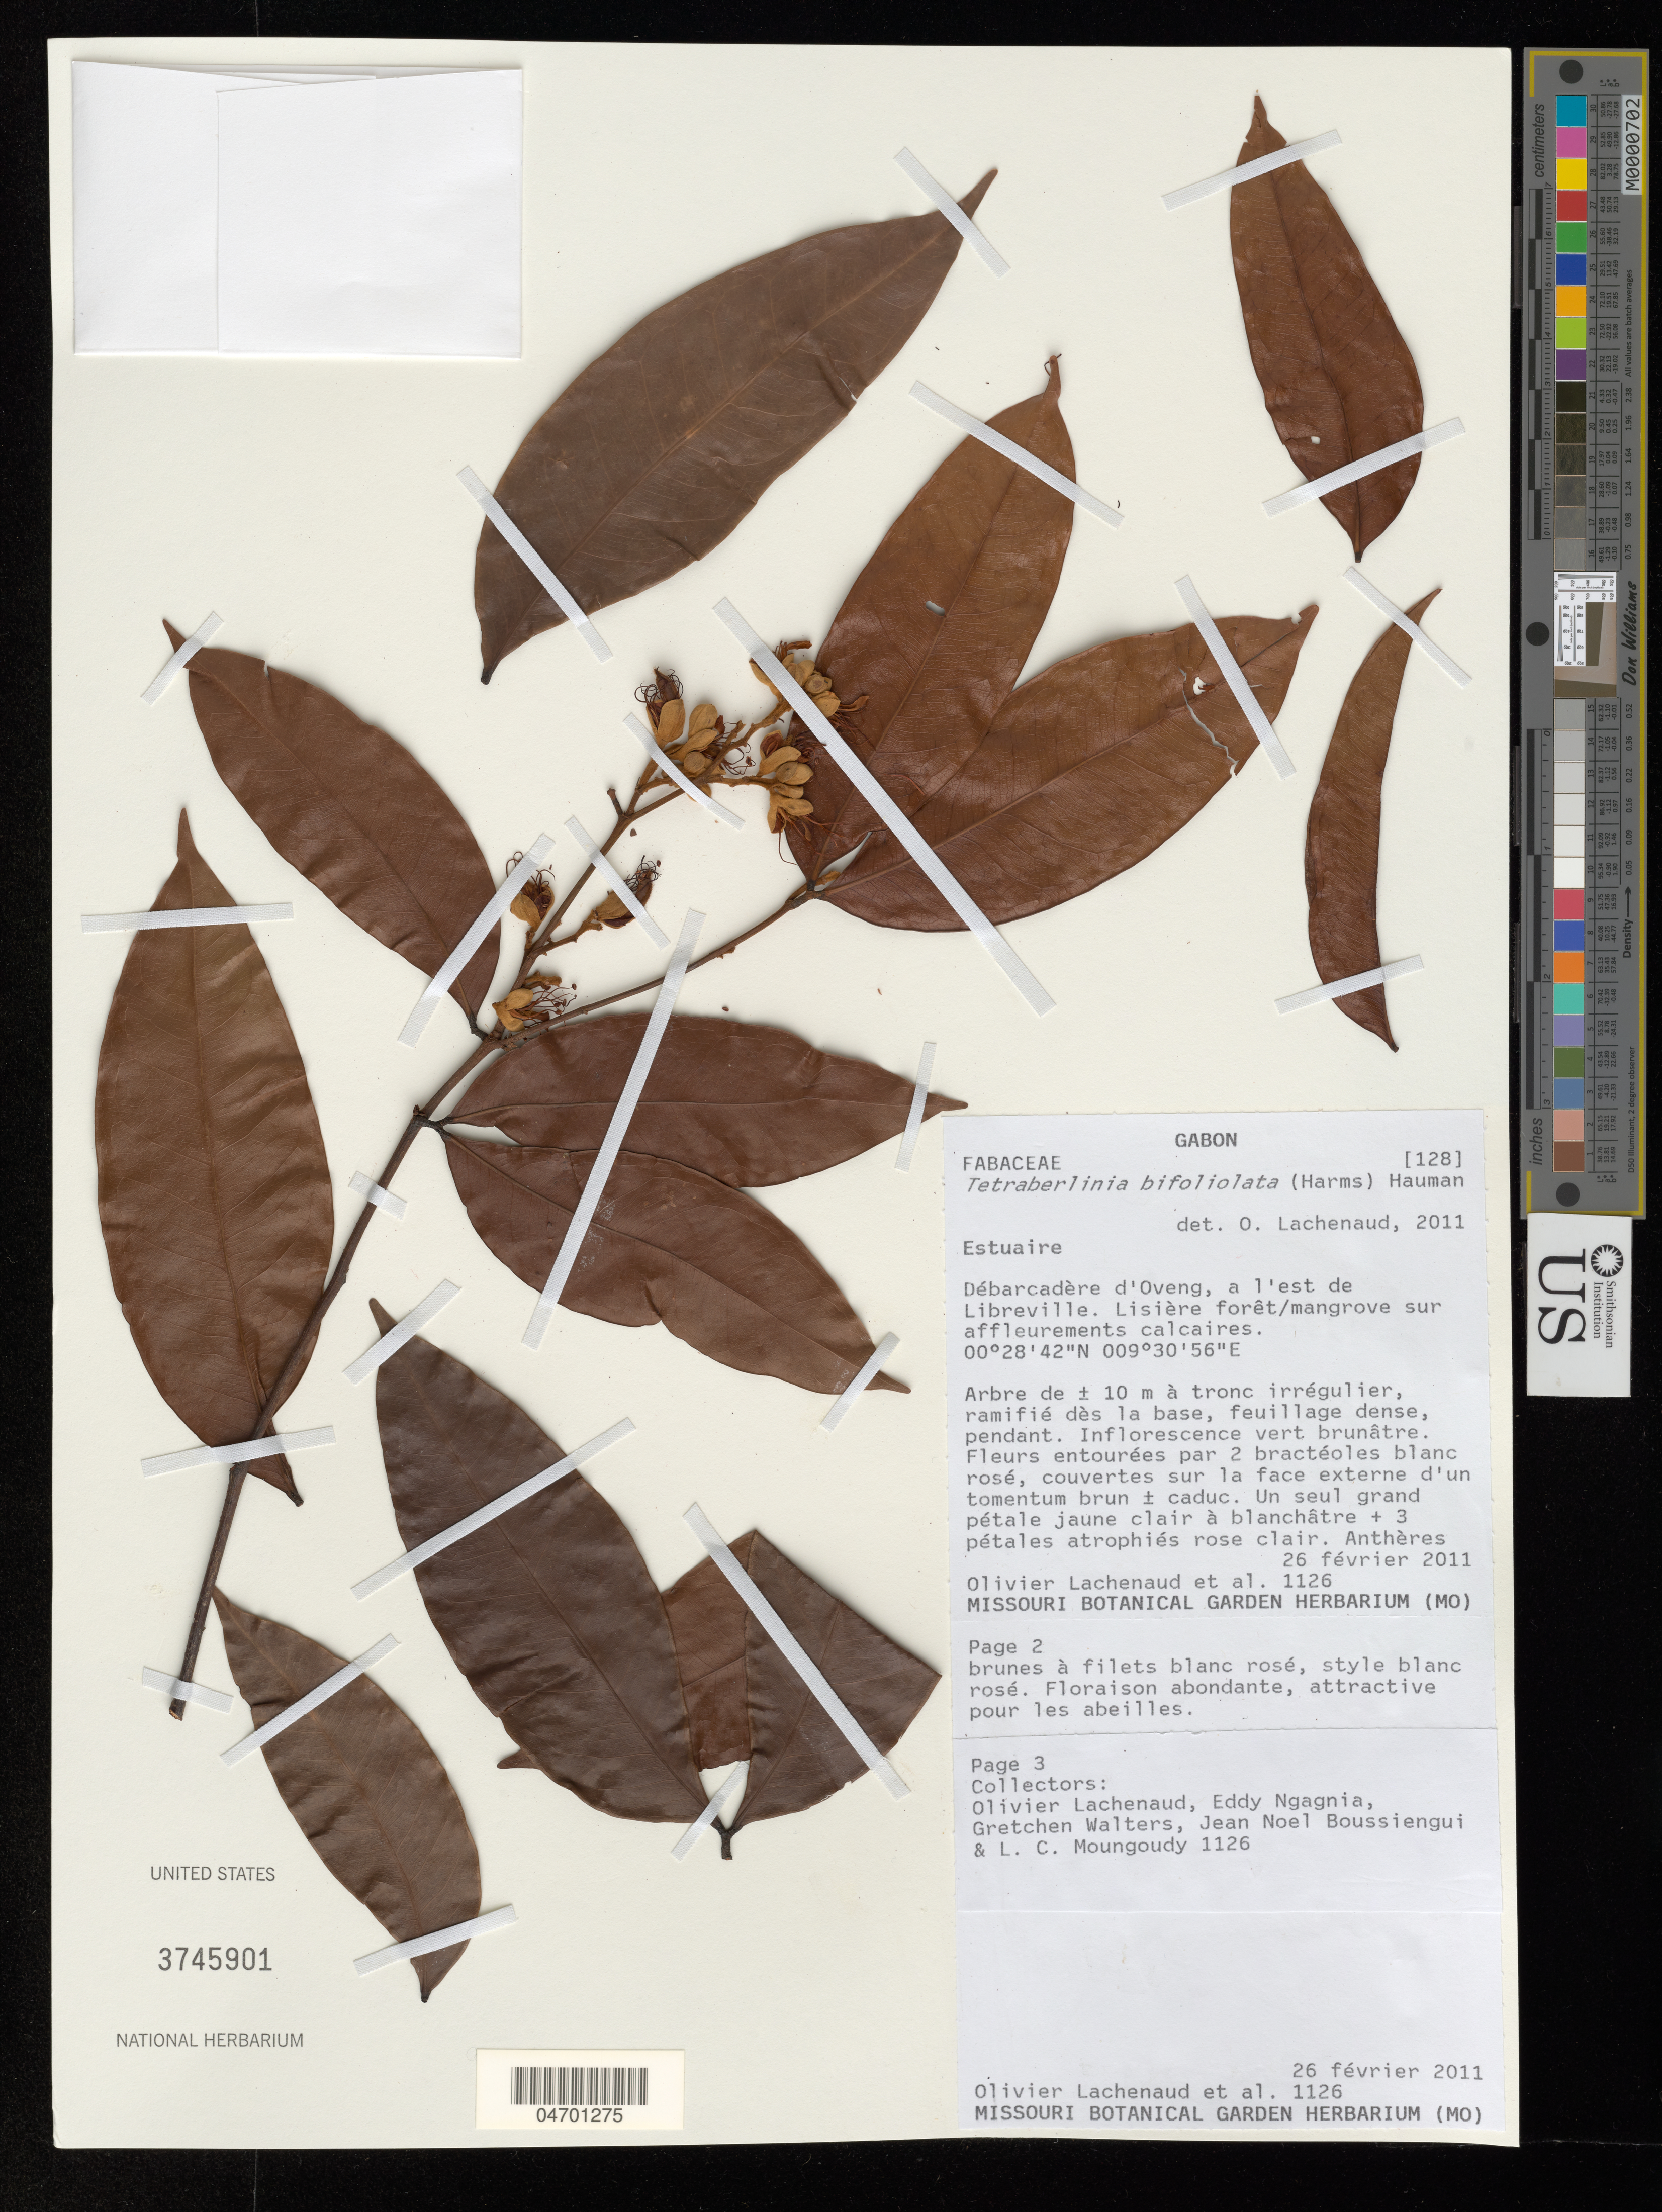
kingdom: Plantae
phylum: Tracheophyta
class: Magnoliopsida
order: Fabales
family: Fabaceae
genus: Tetraberlinia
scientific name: Tetraberlinia bifoliolata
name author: (Harms) Hauman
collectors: O. Lachenaud, E. Ngagnia, G. Walters & J. Boussiengui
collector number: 1126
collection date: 2011-02-26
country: Gabon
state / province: Estuaire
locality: Débarcadère d'Oveng, a l'est de Libreville.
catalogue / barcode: US 3745901